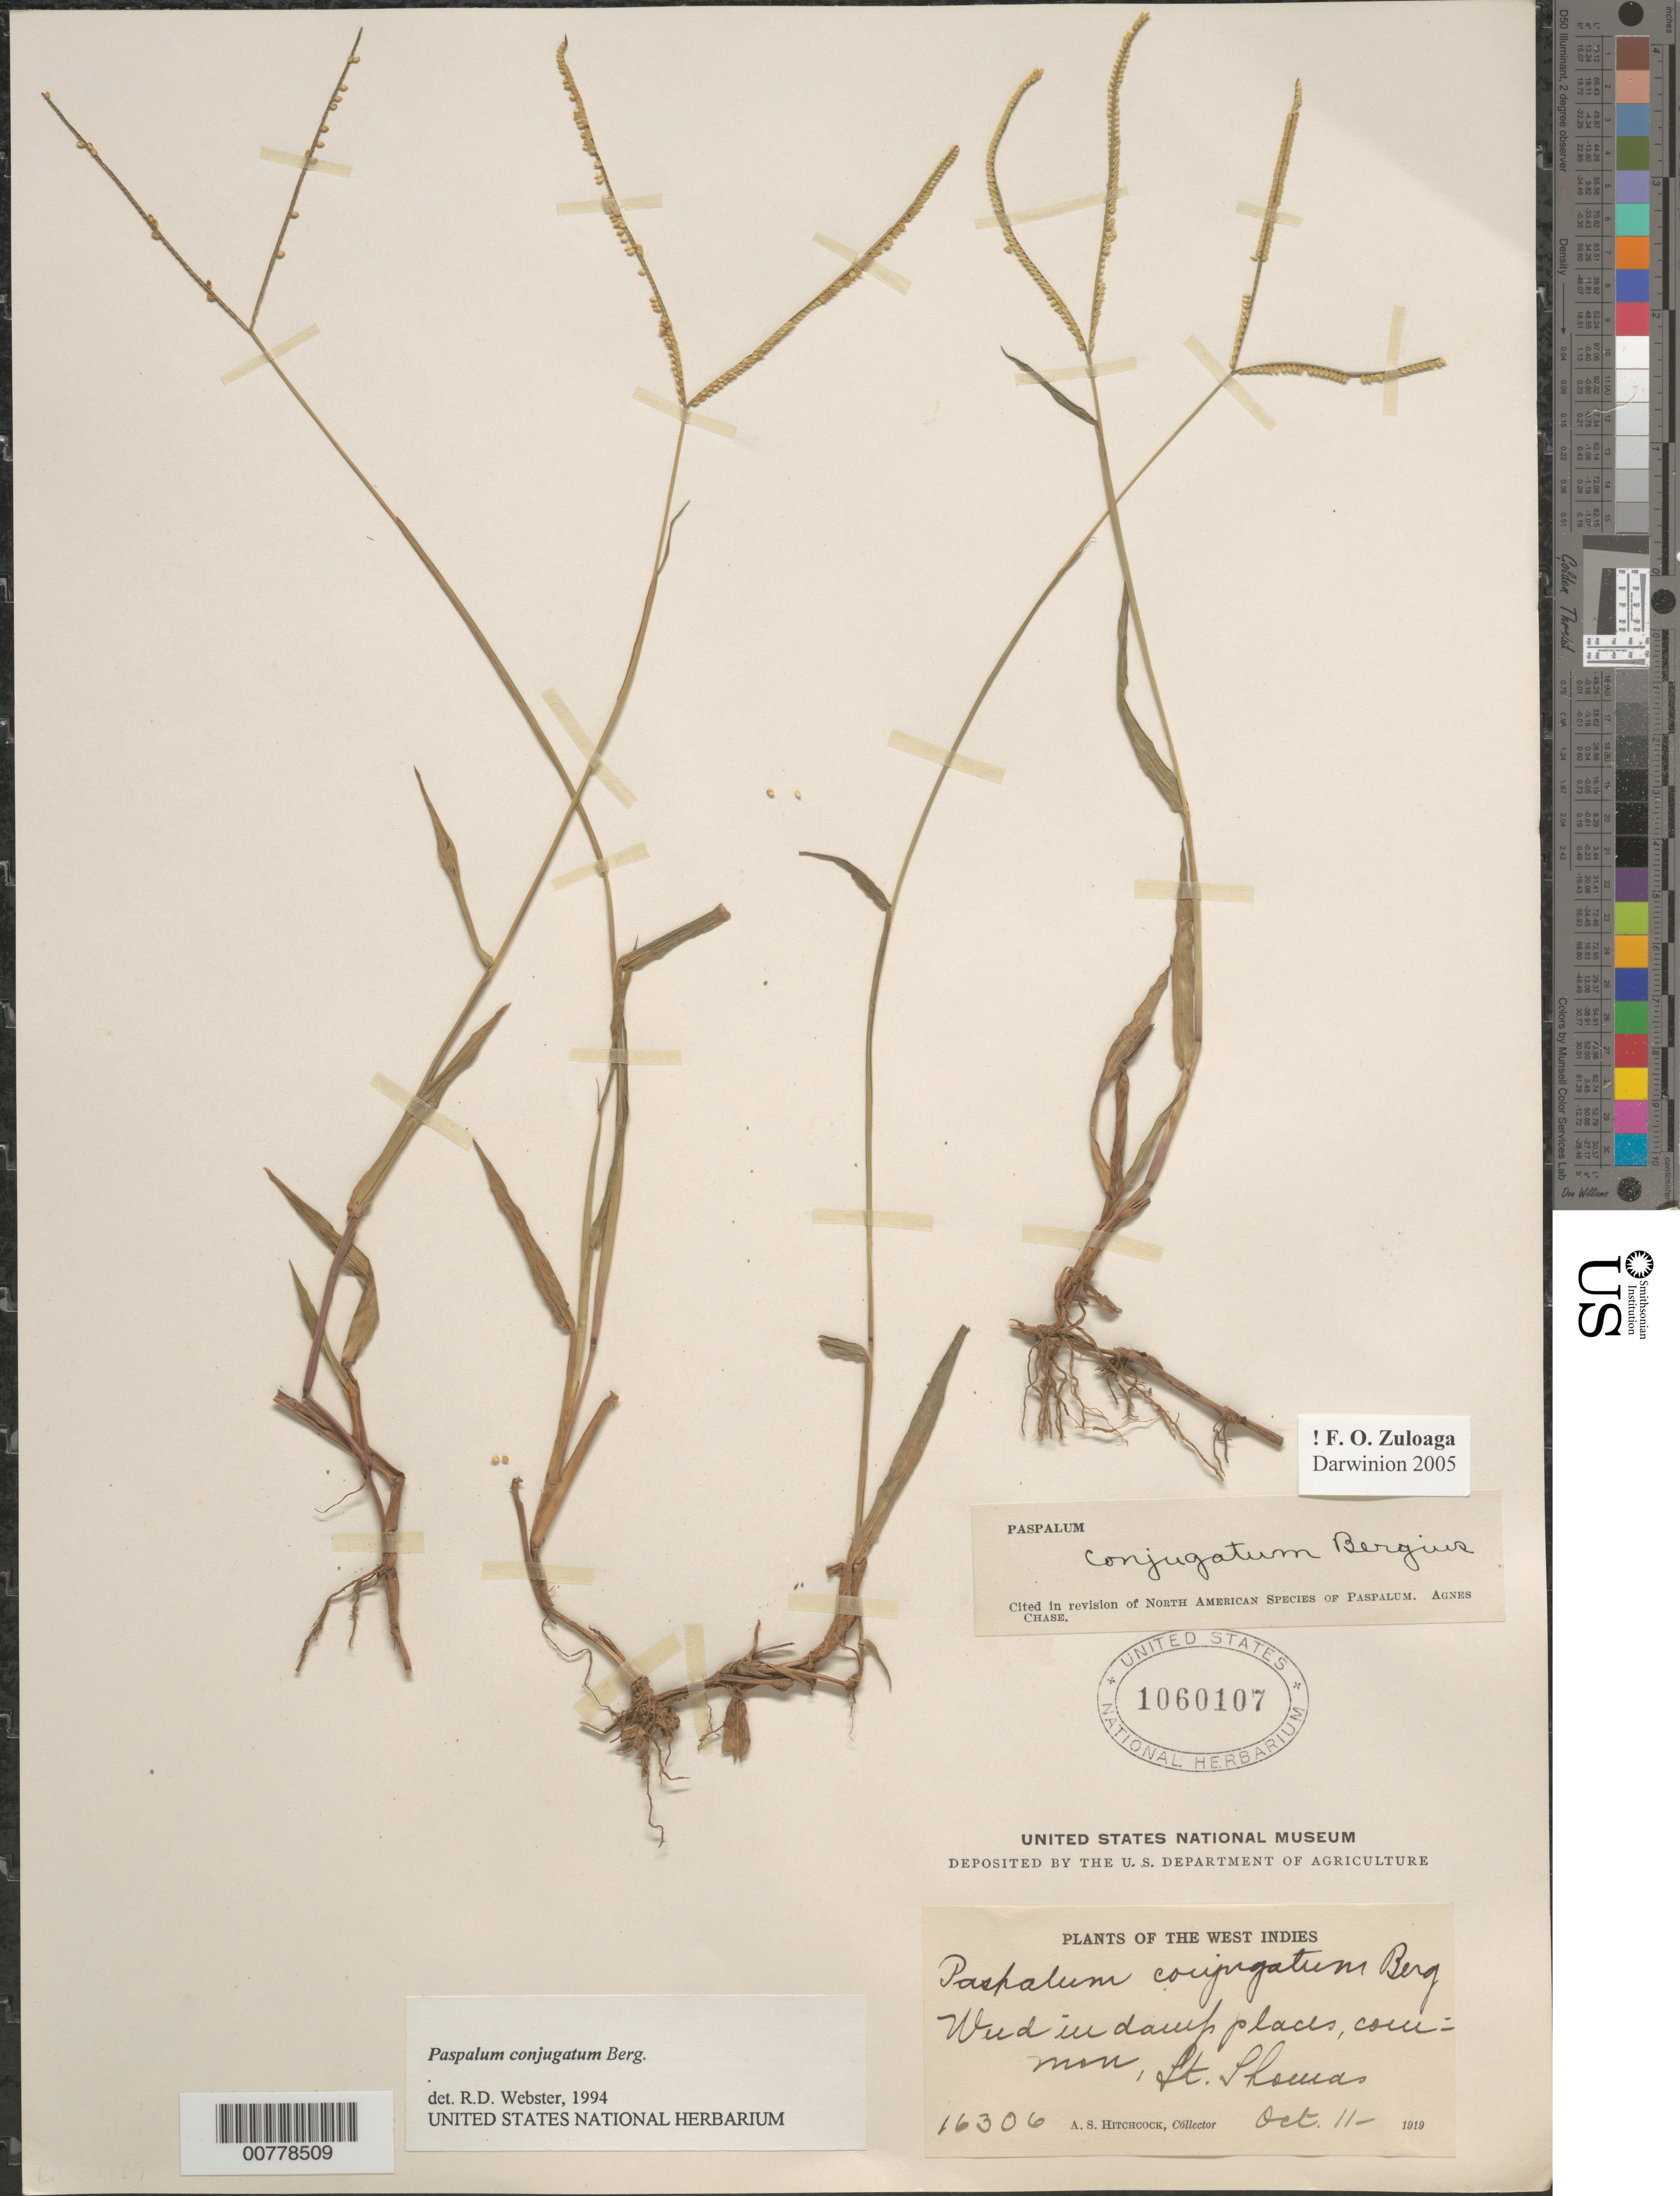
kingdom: Plantae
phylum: Tracheophyta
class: Liliopsida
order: Poales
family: Poaceae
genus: Paspalum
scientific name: Paspalum conjugatum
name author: P.J. Bergius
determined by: Webster, Robert D.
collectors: A. S. Hitchcock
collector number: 16306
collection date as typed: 11 Oct 1919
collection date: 1919-10-11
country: U.S. Virgin Islands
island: St. Thomas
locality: St. Thomas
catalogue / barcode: US 1060107